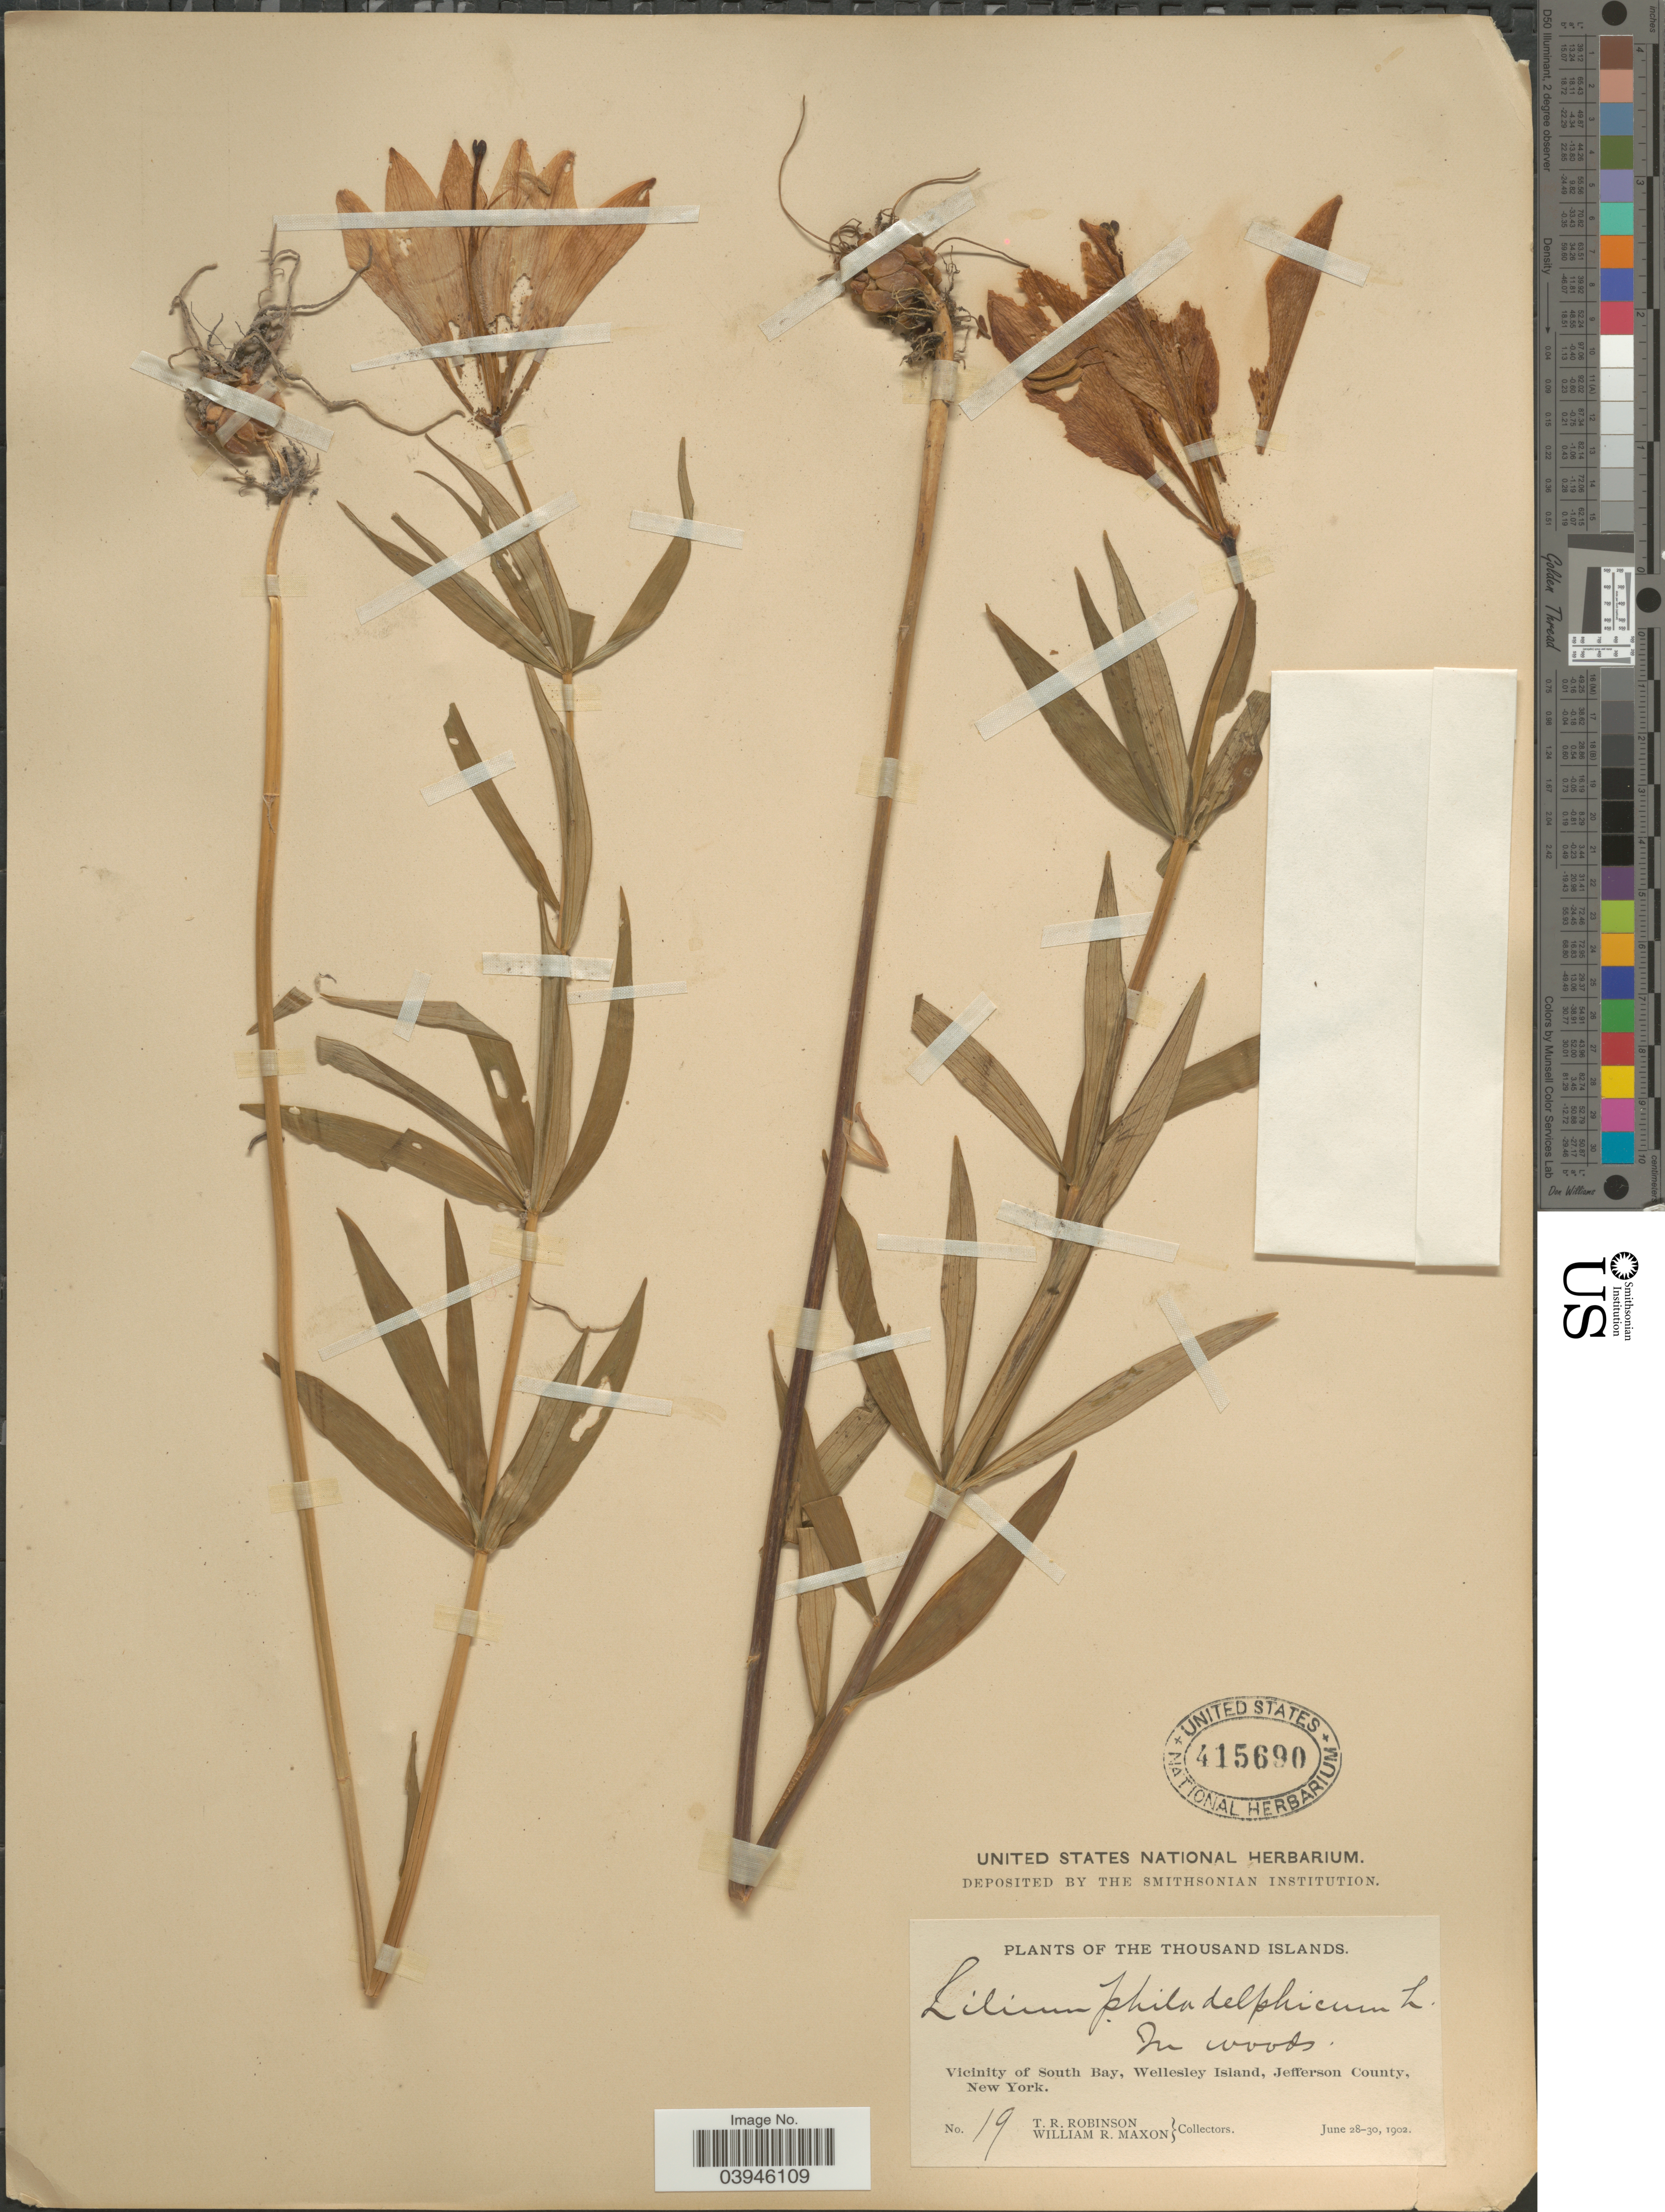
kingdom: Plantae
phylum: Tracheophyta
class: Liliopsida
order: Liliales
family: Liliaceae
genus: Lilium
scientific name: Lilium philadelphicum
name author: L.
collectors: T. R. Robinson & W. R. Maxon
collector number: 19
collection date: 1902-06-28/1902-06-30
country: United States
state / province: New York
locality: The Thousand Islands. Vicinity of South Bay, Wellesley Island, Jefferson County.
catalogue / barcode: US 415690